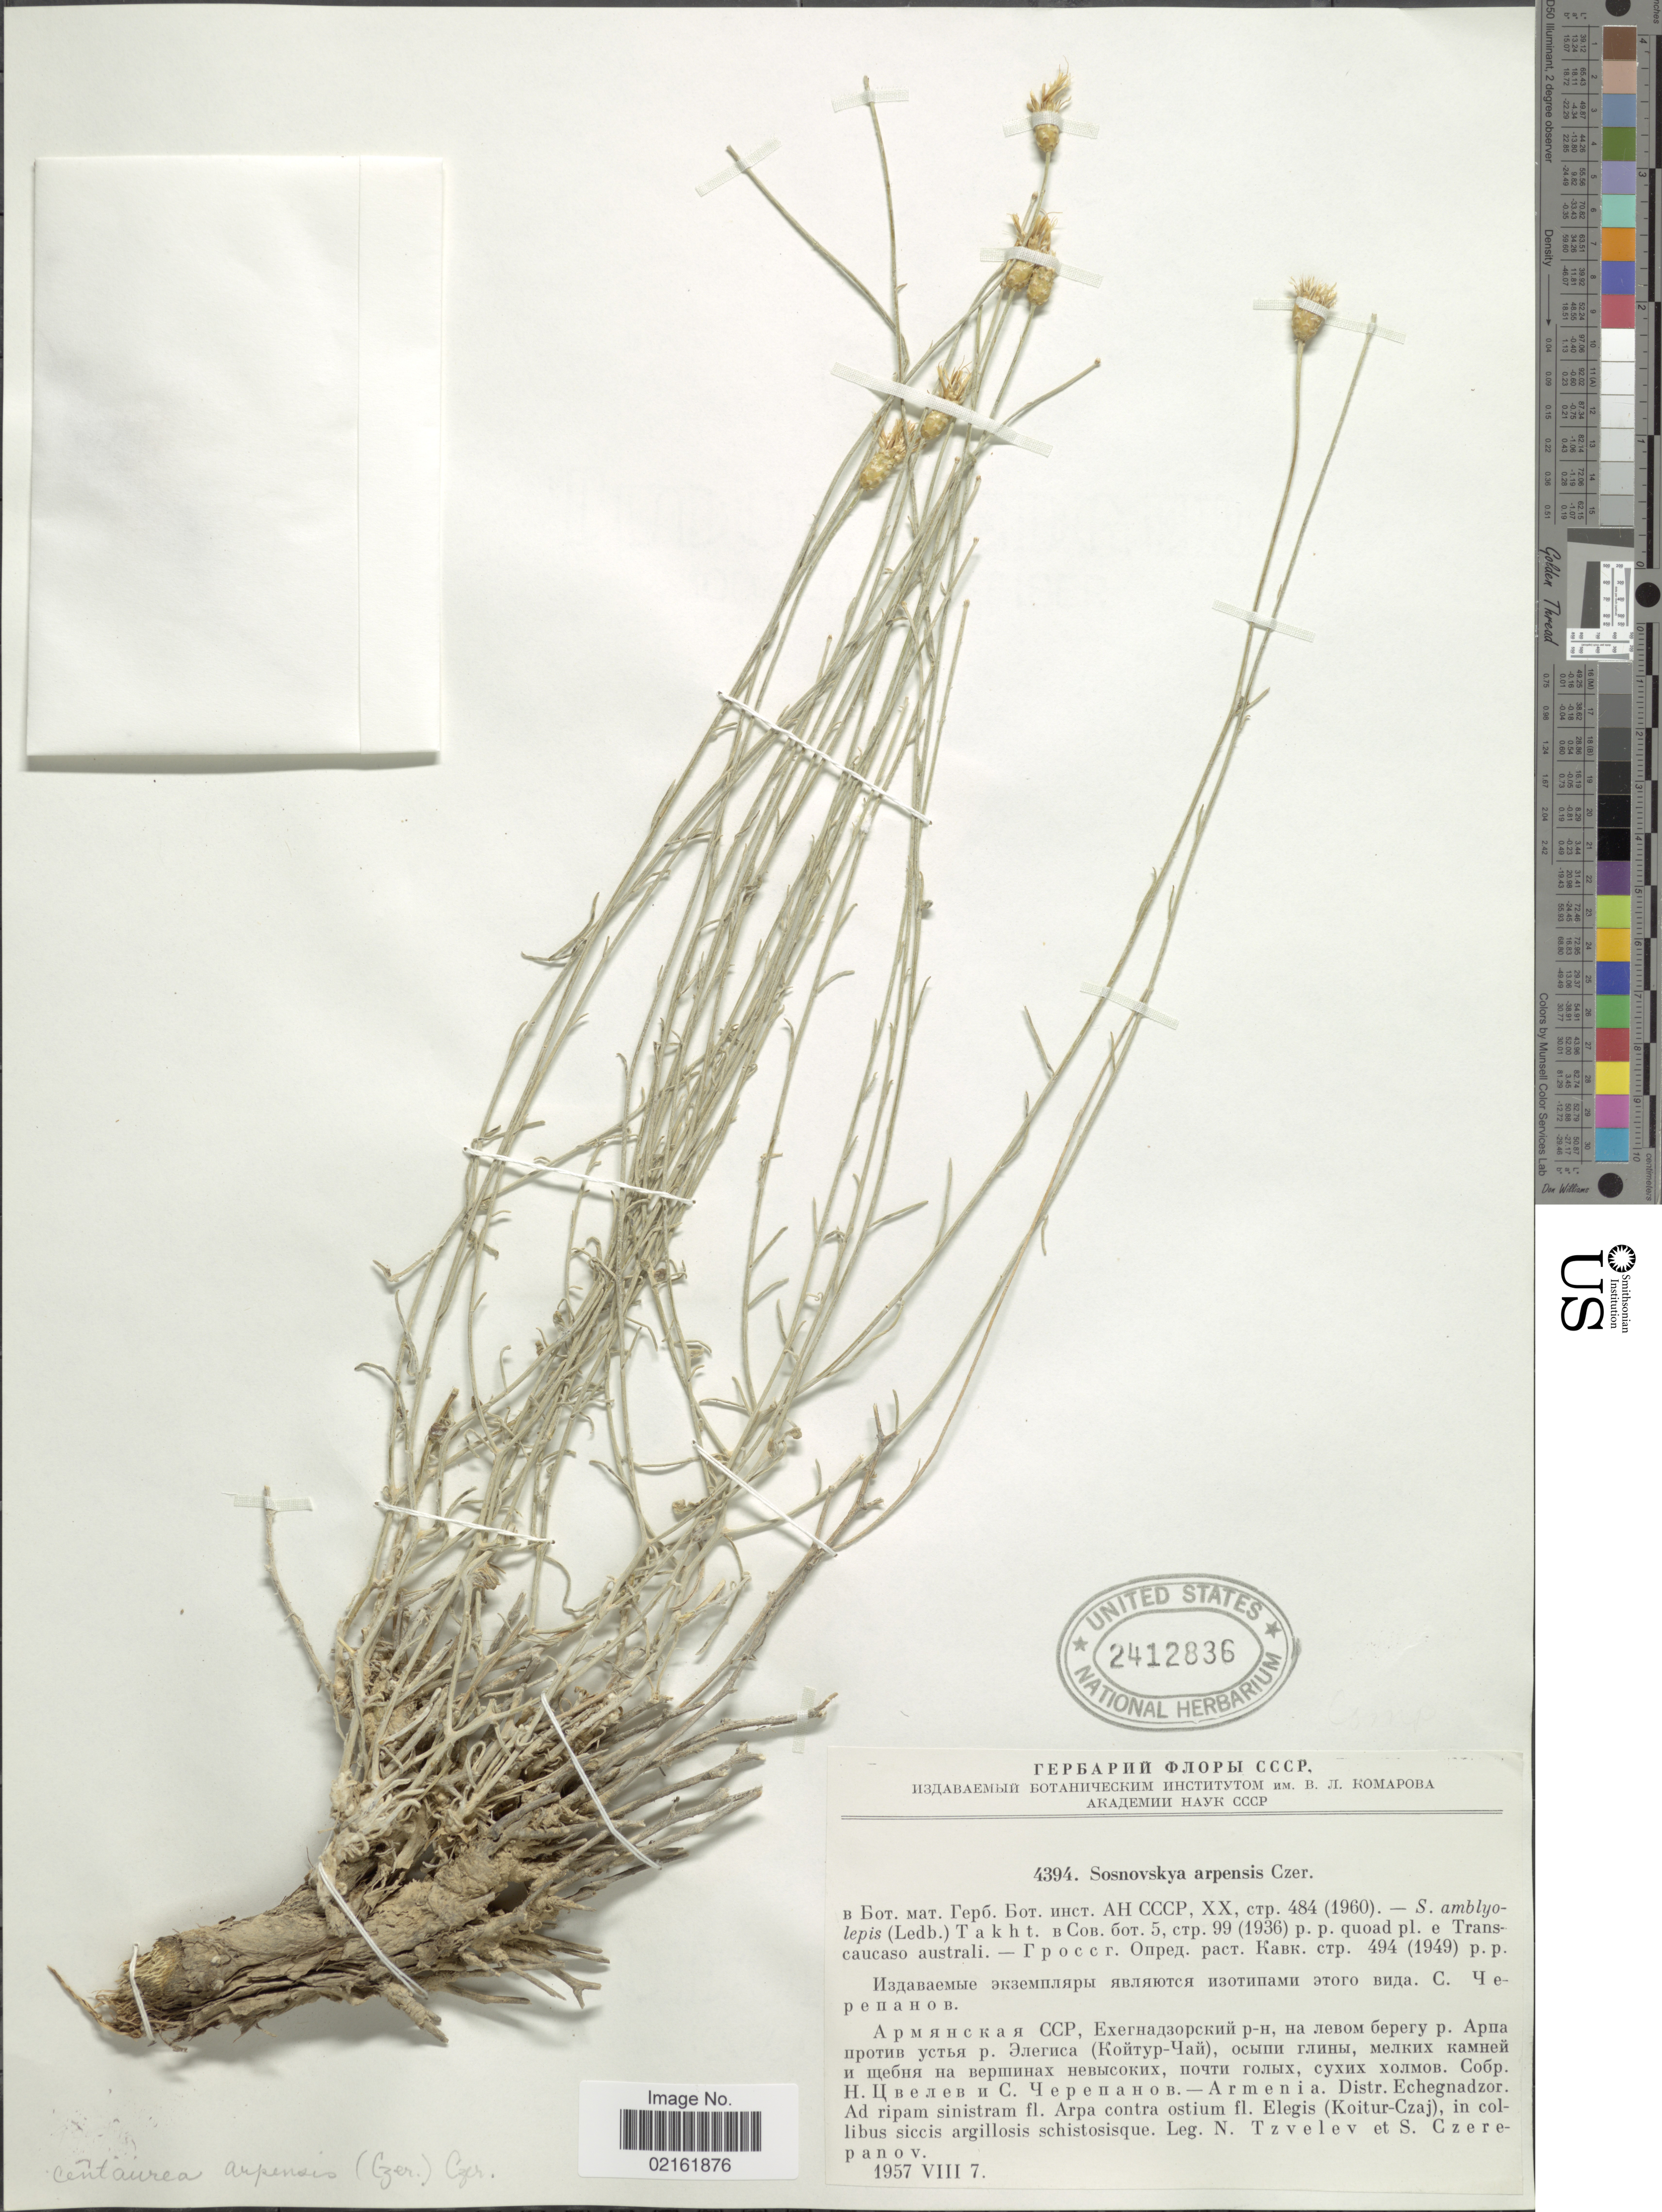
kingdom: Plantae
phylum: Tracheophyta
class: Magnoliopsida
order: Asterales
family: Asteraceae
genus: Psephellus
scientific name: Psephellus arpensis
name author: (Czerep.) Wagenitz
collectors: N. N. Tzvelev & S. Czerepanov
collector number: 4394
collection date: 1957-08-07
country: Armenia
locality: Distr. Echegnadzor, ad ripam sinistram, Arpa contra ostium fl. Elegis (Koitur-Czaj), in collibus siccis argillosis schistosisque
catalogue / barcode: US 2412836